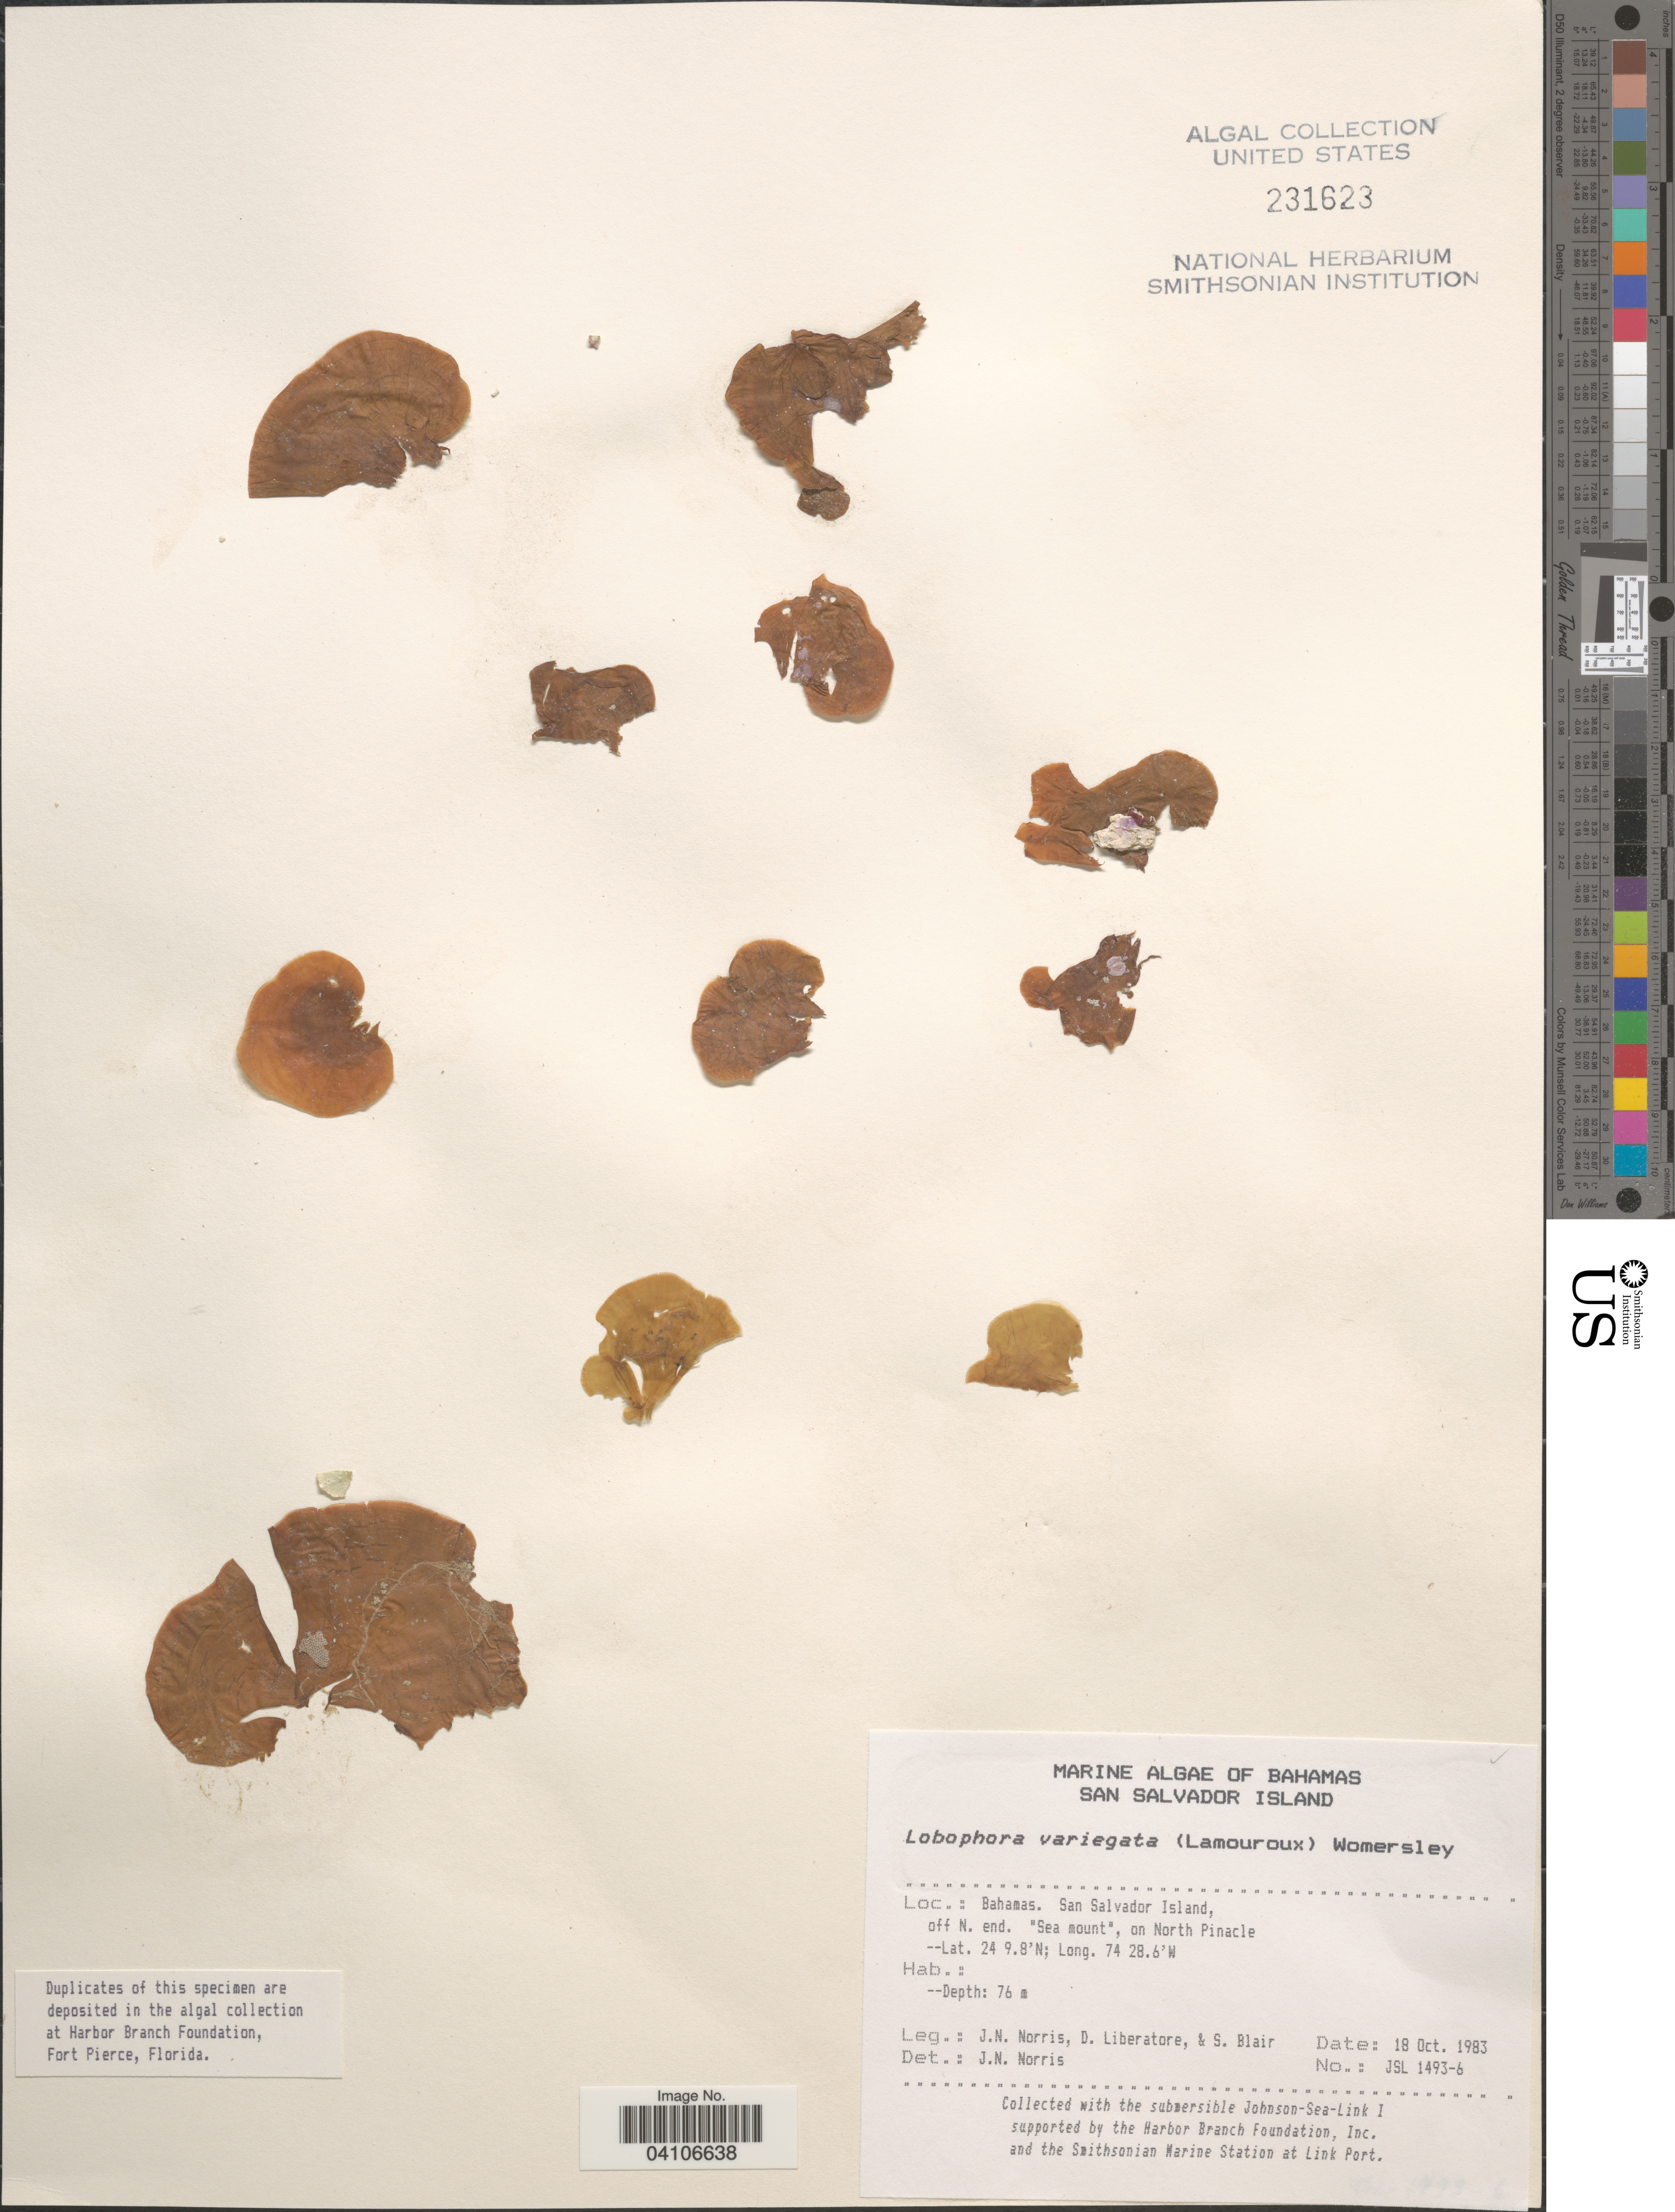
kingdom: Chromista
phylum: Ochrophyta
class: Phaeophyceae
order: Dictyotales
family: Dictyotaceae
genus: Lobophora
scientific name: Lobophora variegata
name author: (J.V.Lamouroux) Womersley & E.C. Oliveira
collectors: J. Norris, D. Liberatore & S. M. Blair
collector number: JSL 1493-6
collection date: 1983-10-18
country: Bahamas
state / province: San Salvador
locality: San Salvador Island, off Dixon Hill, off N. end. "Sea mount", on North Pinacle.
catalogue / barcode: US 231623